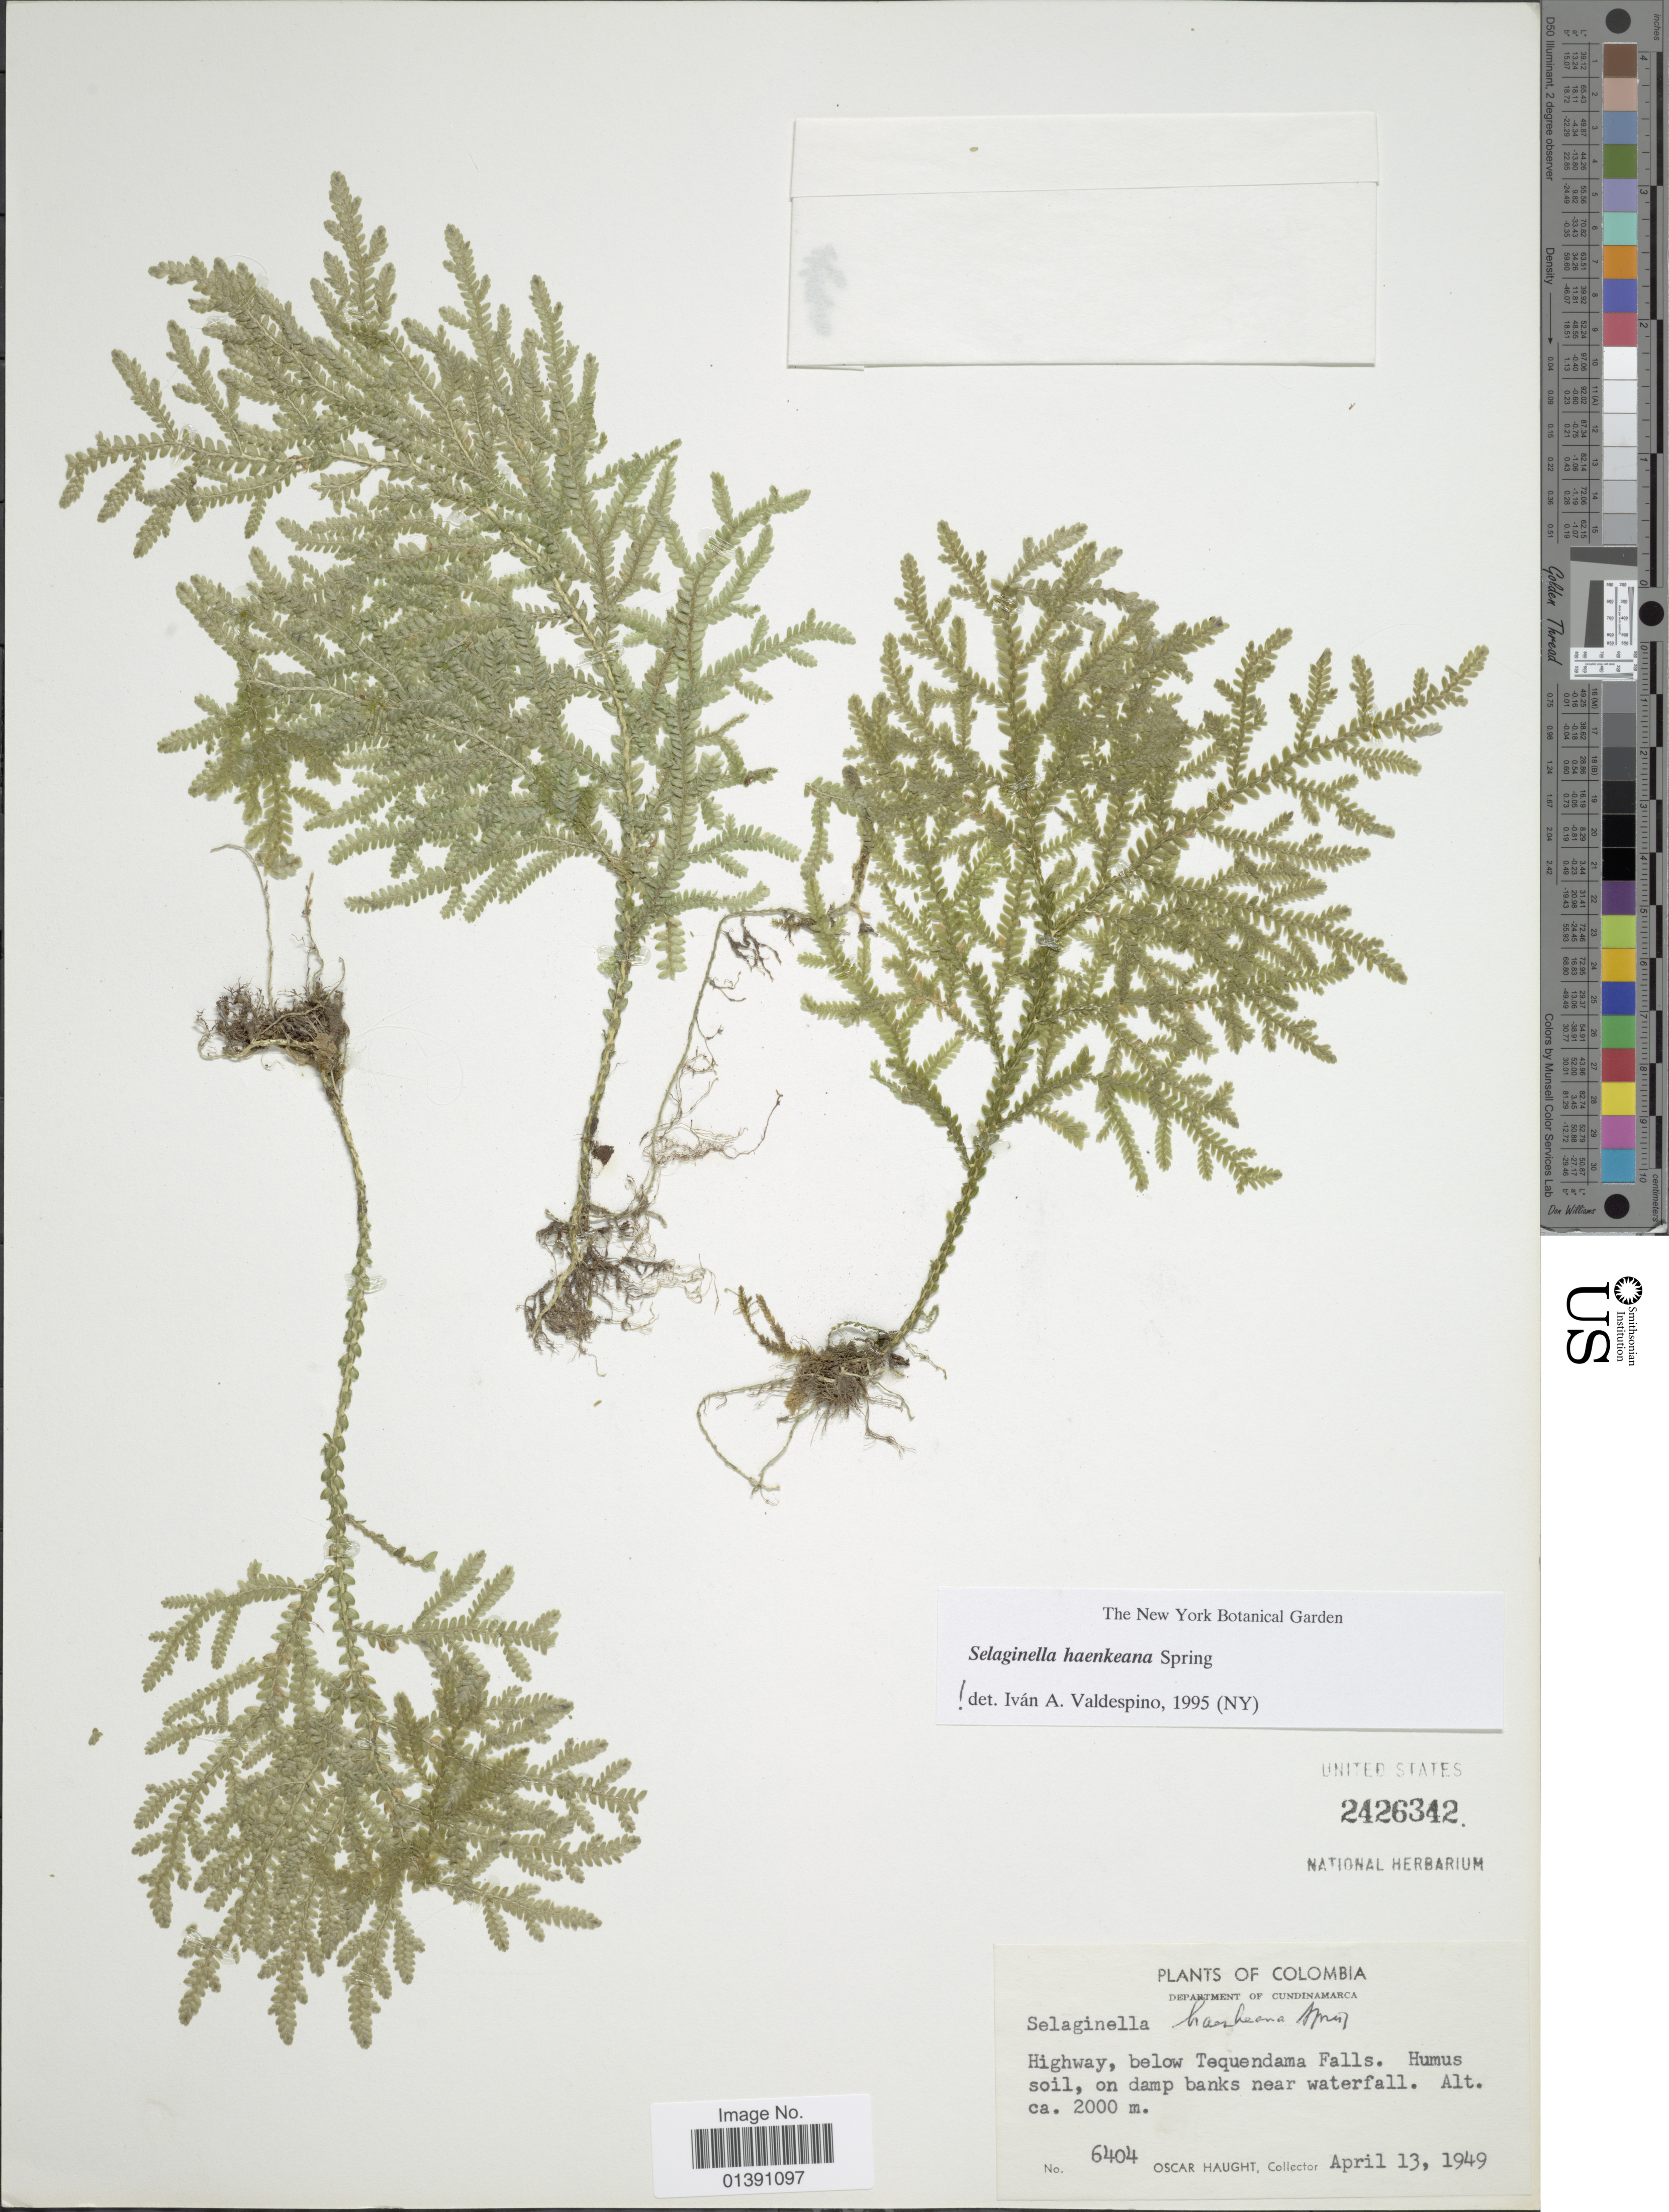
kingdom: Plantae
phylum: Tracheophyta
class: Lycopodiopsida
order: Selaginellales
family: Selaginellaceae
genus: Selaginella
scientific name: Selaginella haenkeana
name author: Spring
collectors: O. L. Haught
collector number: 6404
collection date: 1949-04-13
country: Colombia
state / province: Cundinamarca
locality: Highway, below Tequendama Falls. Humus soil, on damp banks near waterfall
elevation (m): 2000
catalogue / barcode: US 2426342